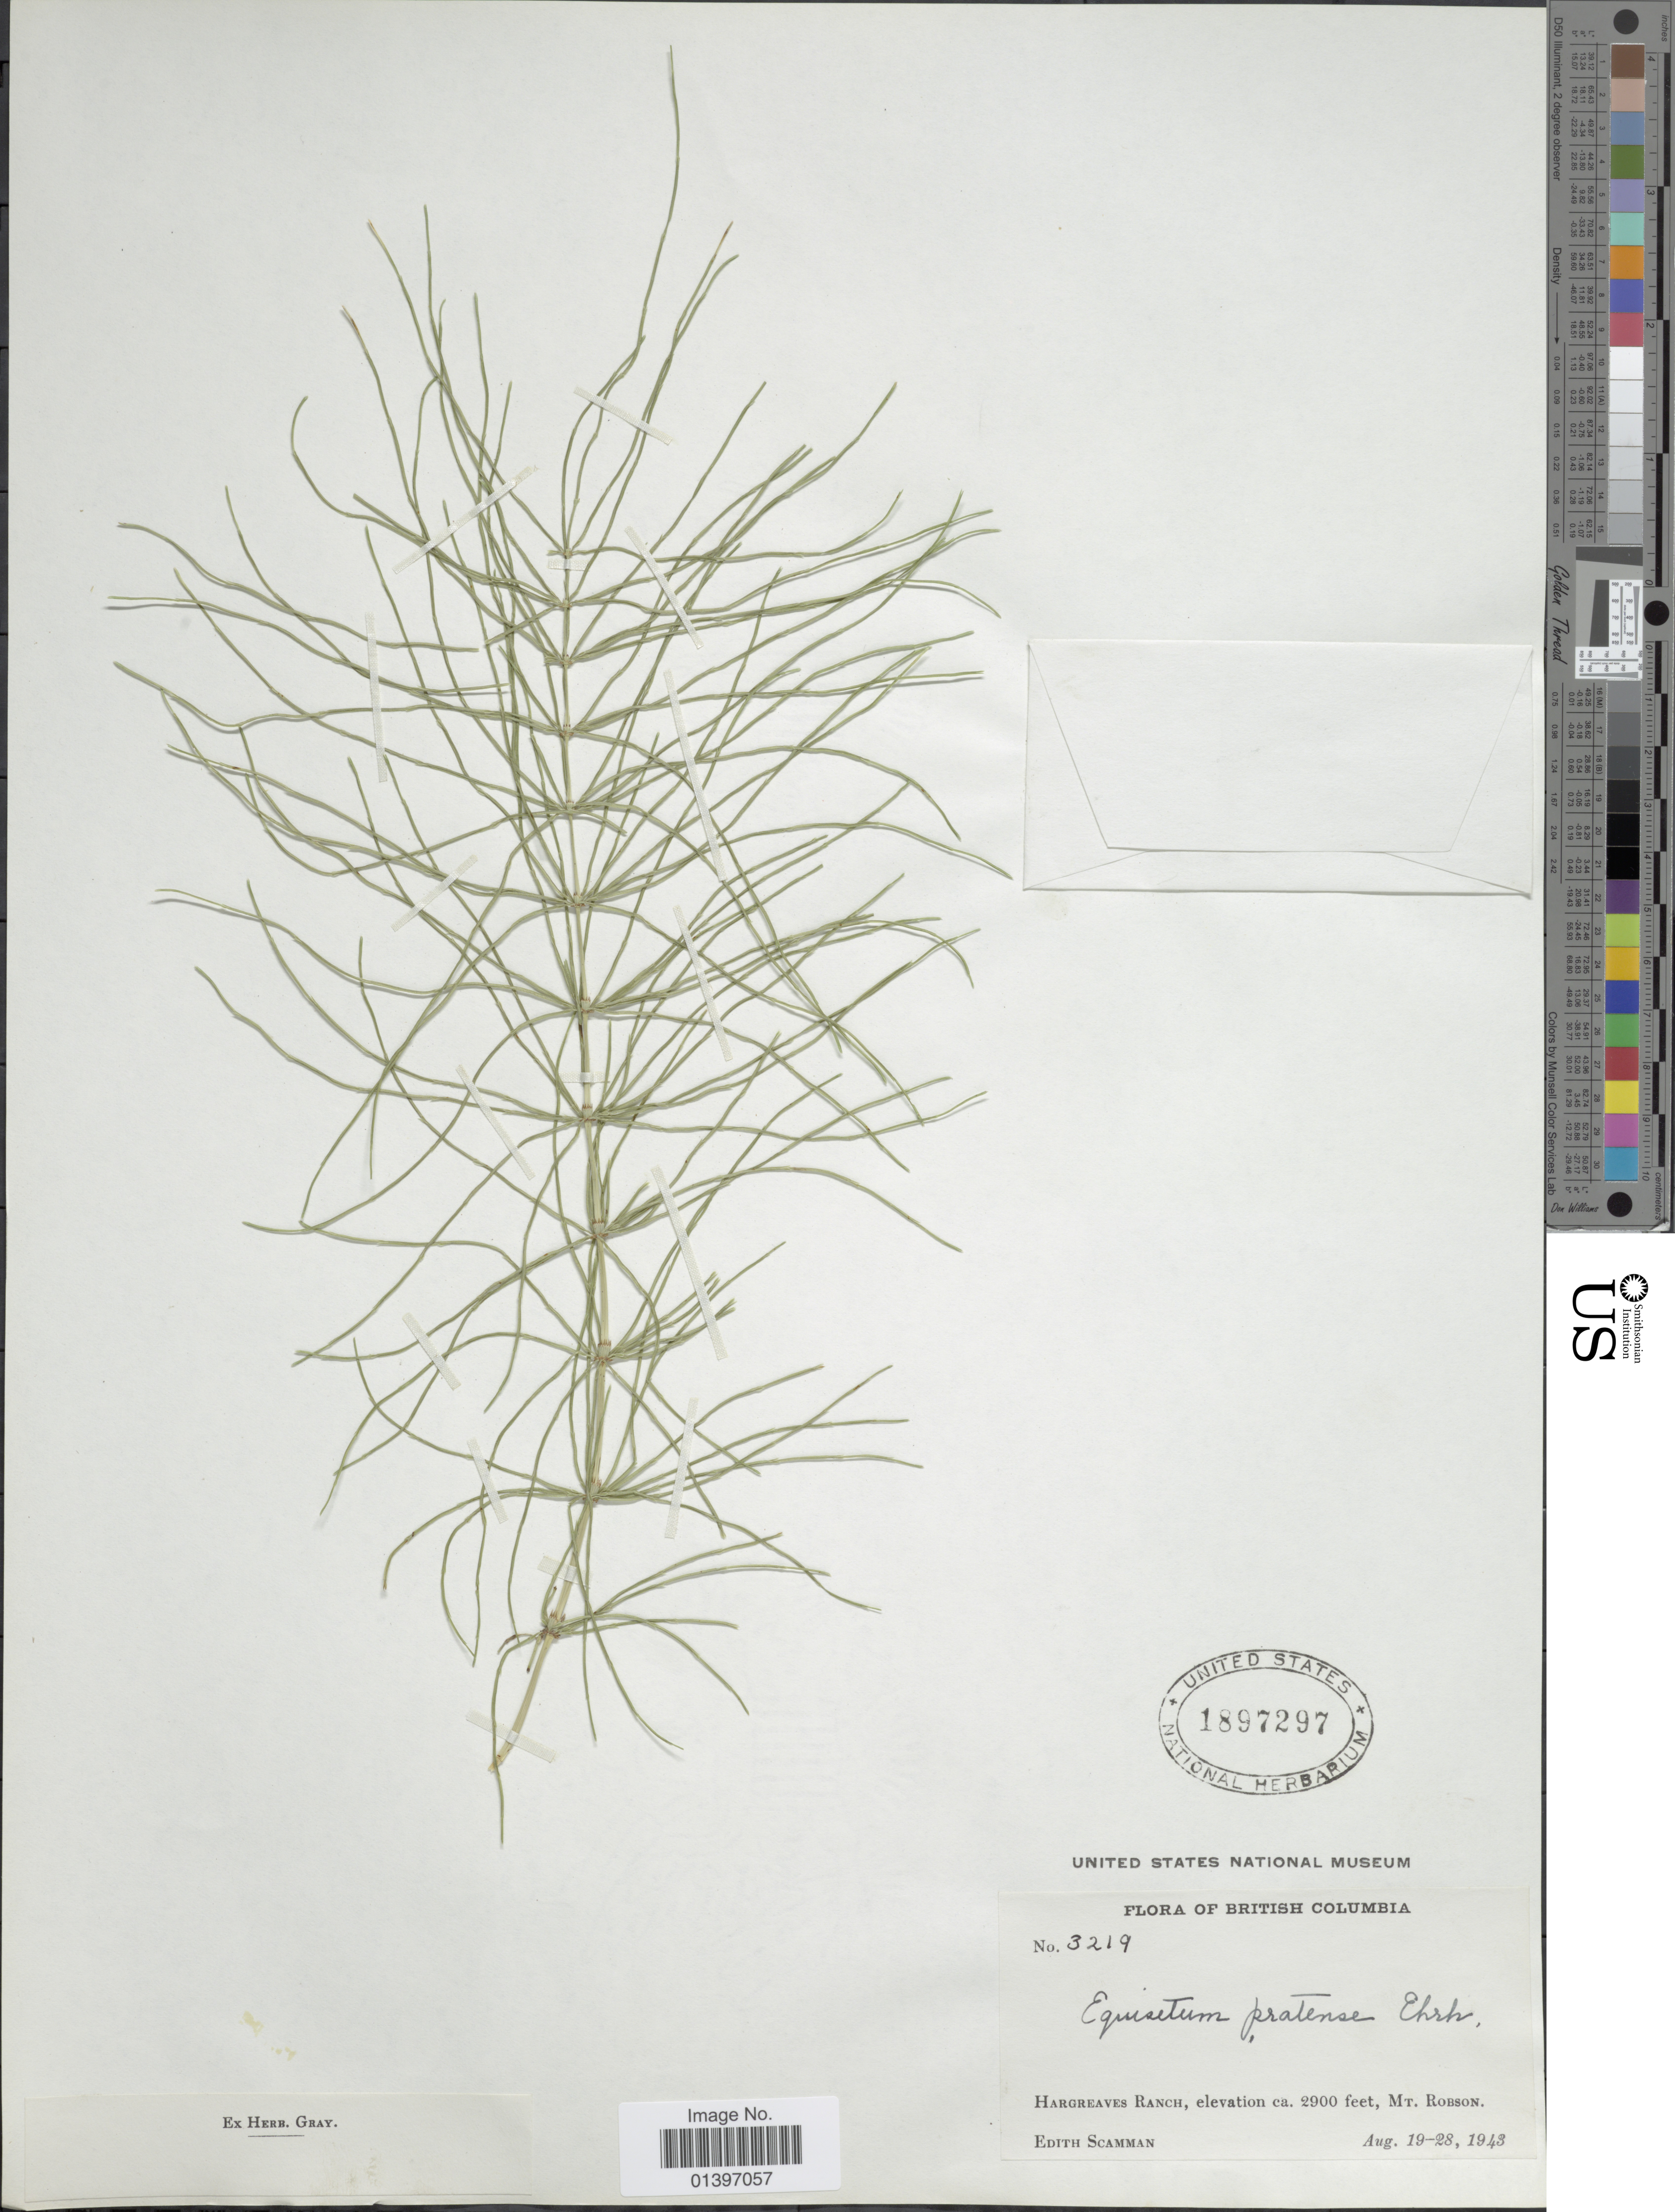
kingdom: Plantae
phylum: Tracheophyta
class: Polypodiopsida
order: Equisetales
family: Equisetaceae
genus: Equisetum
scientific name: Equisetum pratense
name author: Ehrh.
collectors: E. Scamman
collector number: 3219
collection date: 1943-08-19/1943-08-28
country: Canada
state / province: British Columbia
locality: Hargreaves Ranch, Mt. Robson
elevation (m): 884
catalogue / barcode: US 1897297